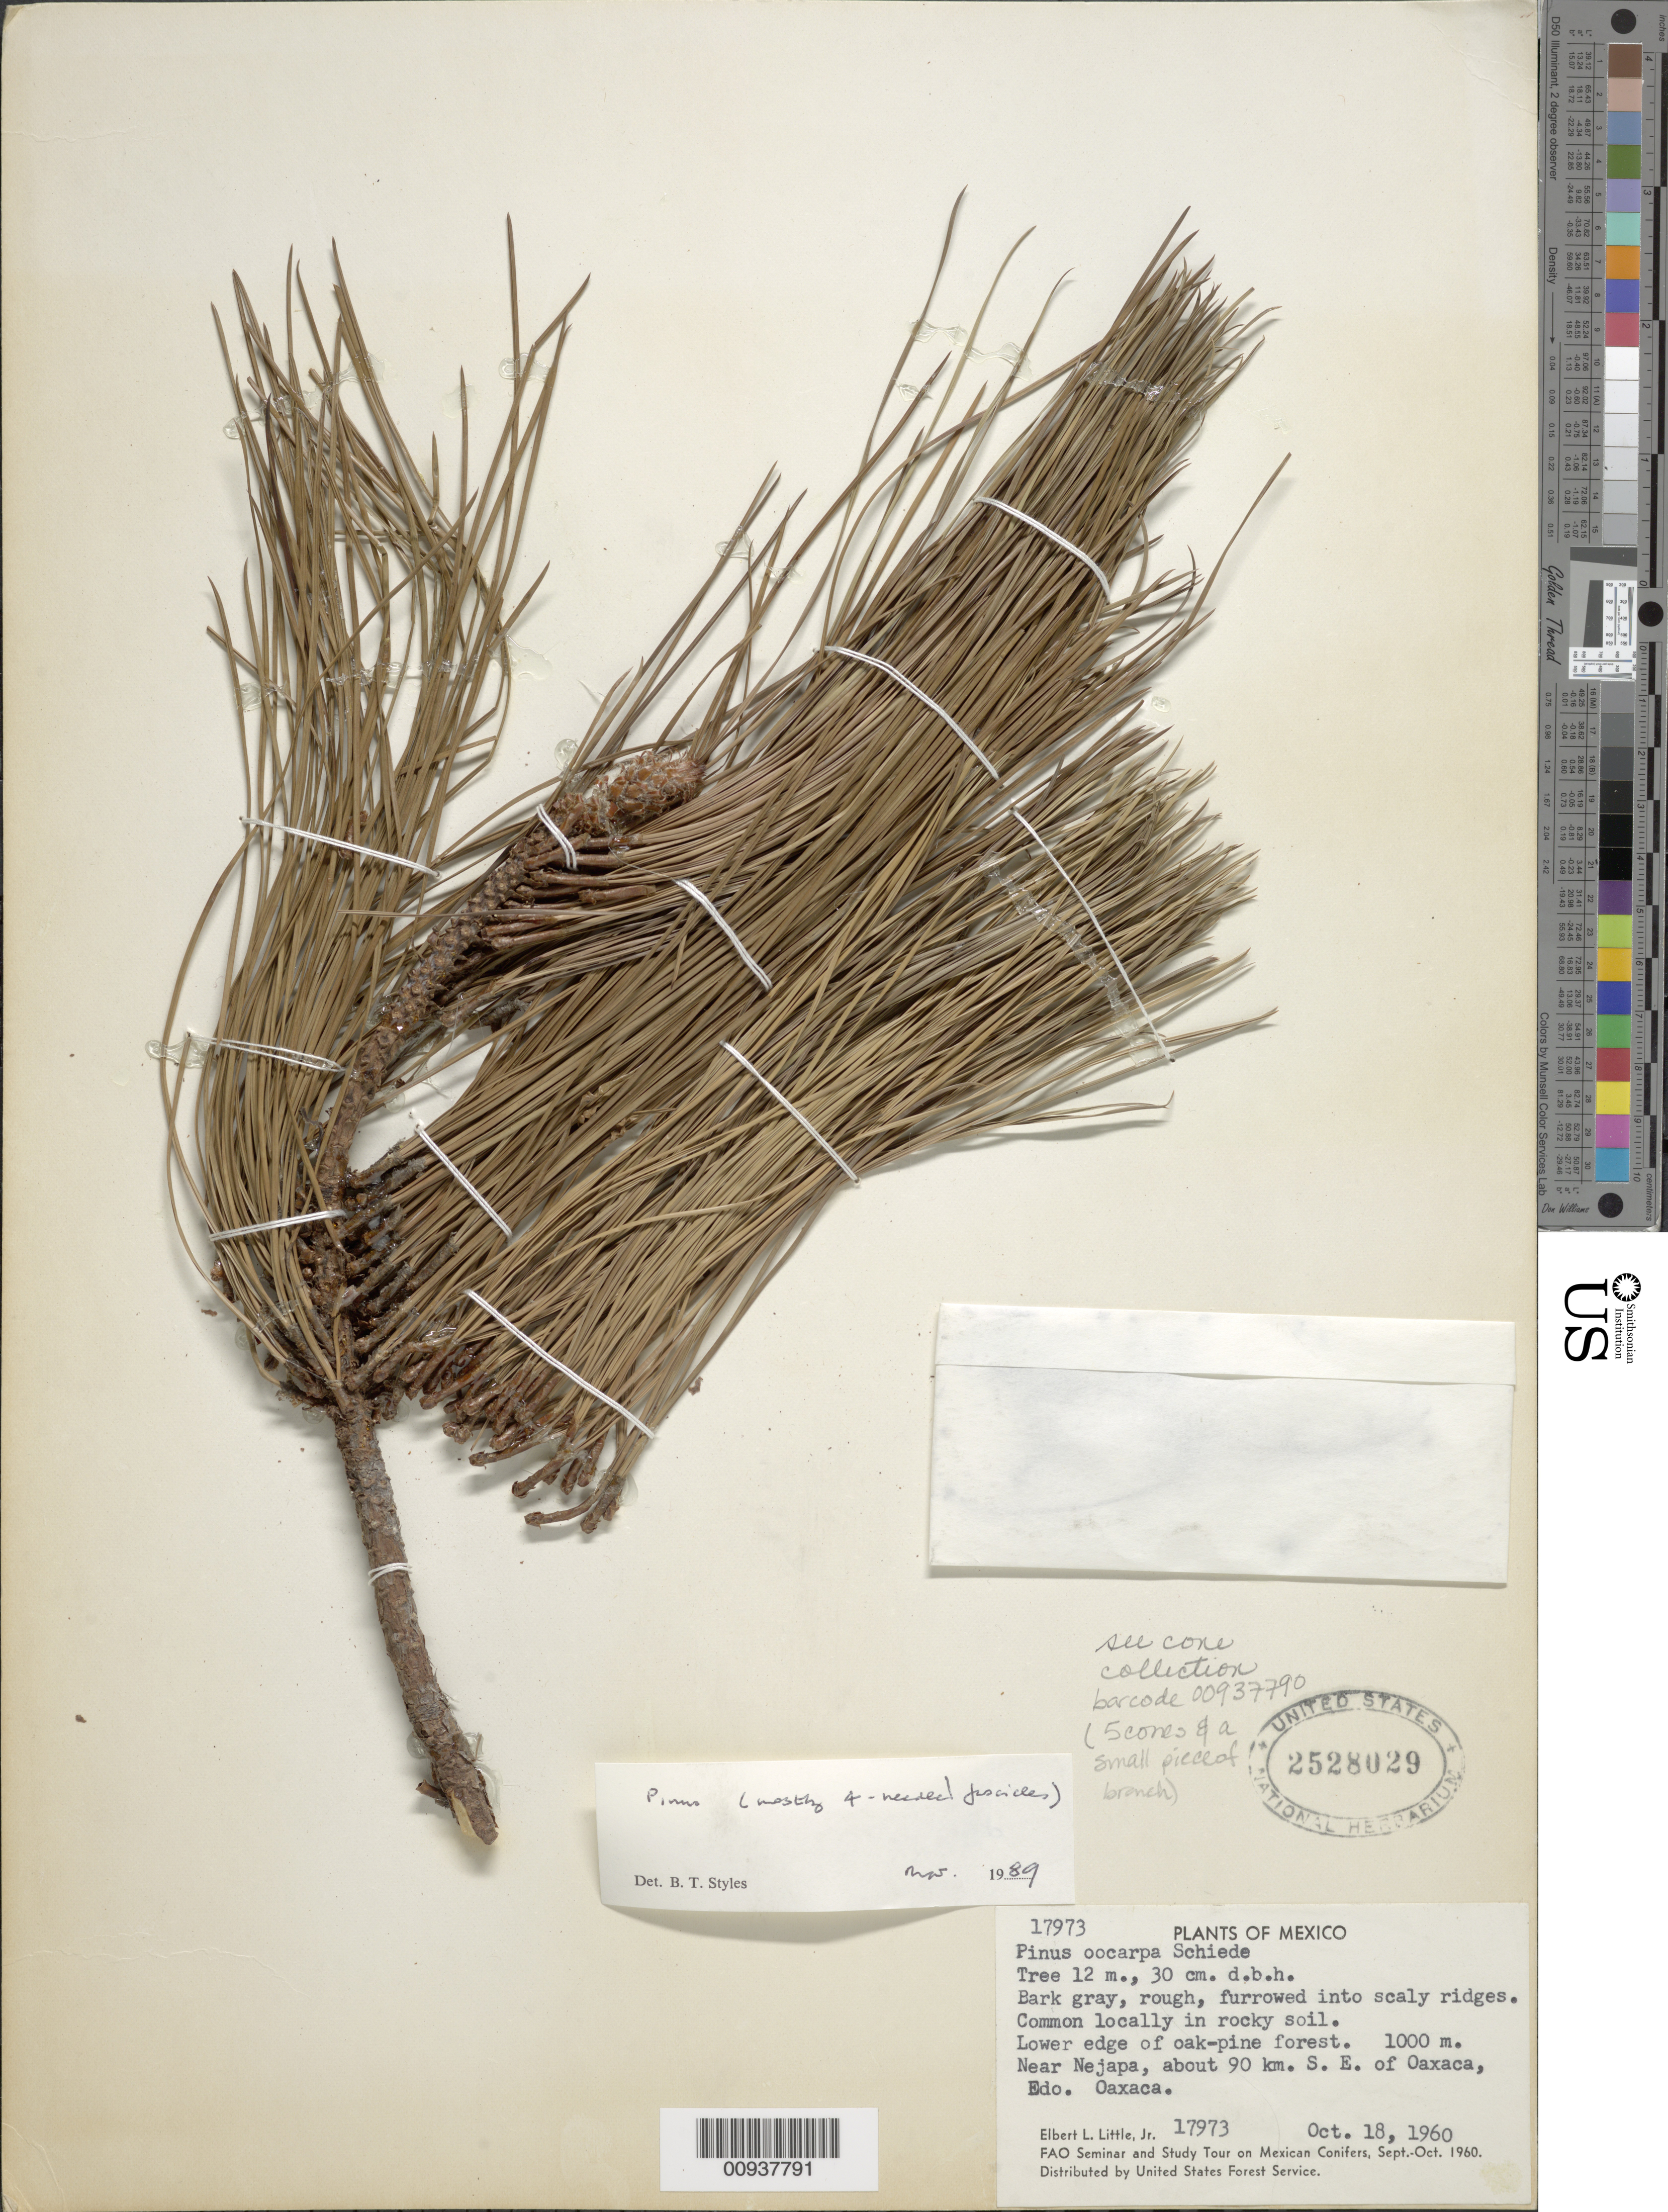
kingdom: Plantae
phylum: Tracheophyta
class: Pinopsida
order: Pinales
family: Pinaceae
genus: Pinus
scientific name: Pinus oocarpa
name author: Schiede ex Schltdl.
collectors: E. L. Little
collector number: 17873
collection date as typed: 18 Oct 1960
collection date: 1960-10-18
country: Mexico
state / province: Oaxaca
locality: Near Nejapa, about 90 km. SE of Oaxaca.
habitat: Lower edge of oak-pine forest. Common locally in rocky soil.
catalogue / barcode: US 2528029